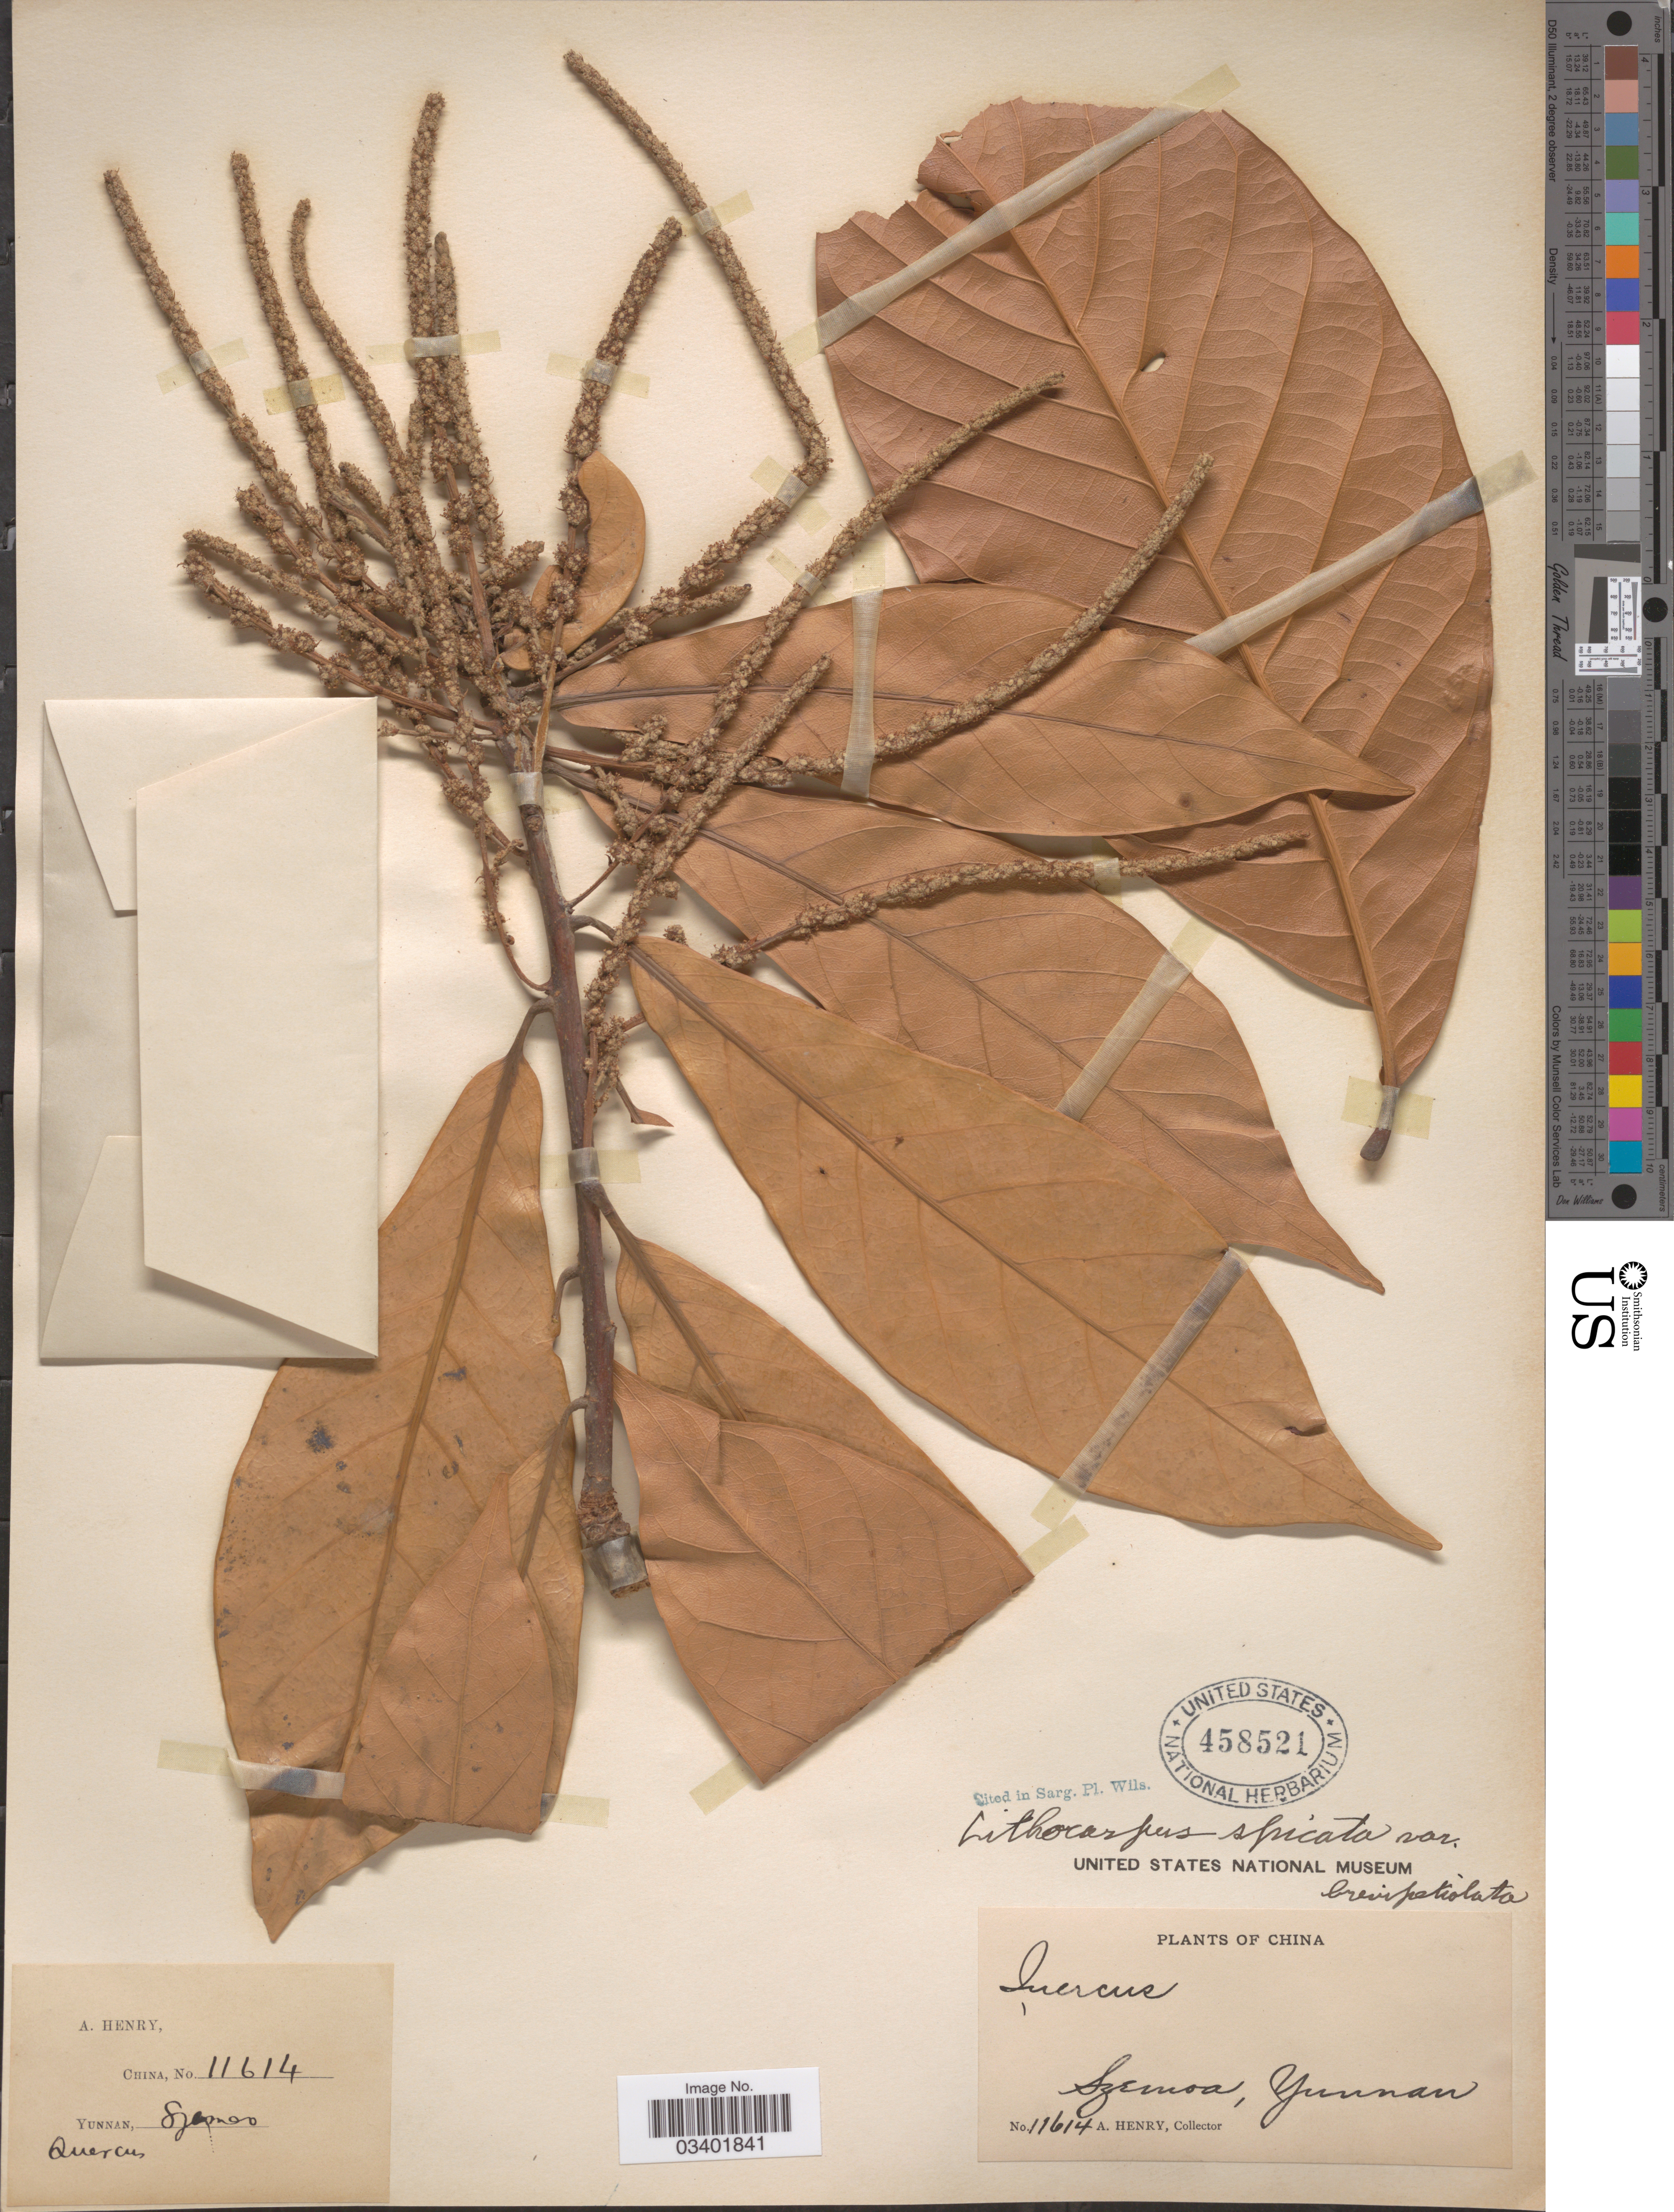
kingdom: Plantae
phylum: Tracheophyta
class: Magnoliopsida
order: Fagales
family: Fagaceae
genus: Lithocarpus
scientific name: Lithocarpus elegans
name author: (Blume) Hatus. ex Soepadmo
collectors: A. Henry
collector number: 11614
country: China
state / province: Yunnan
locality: Szemao.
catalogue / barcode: US 458521